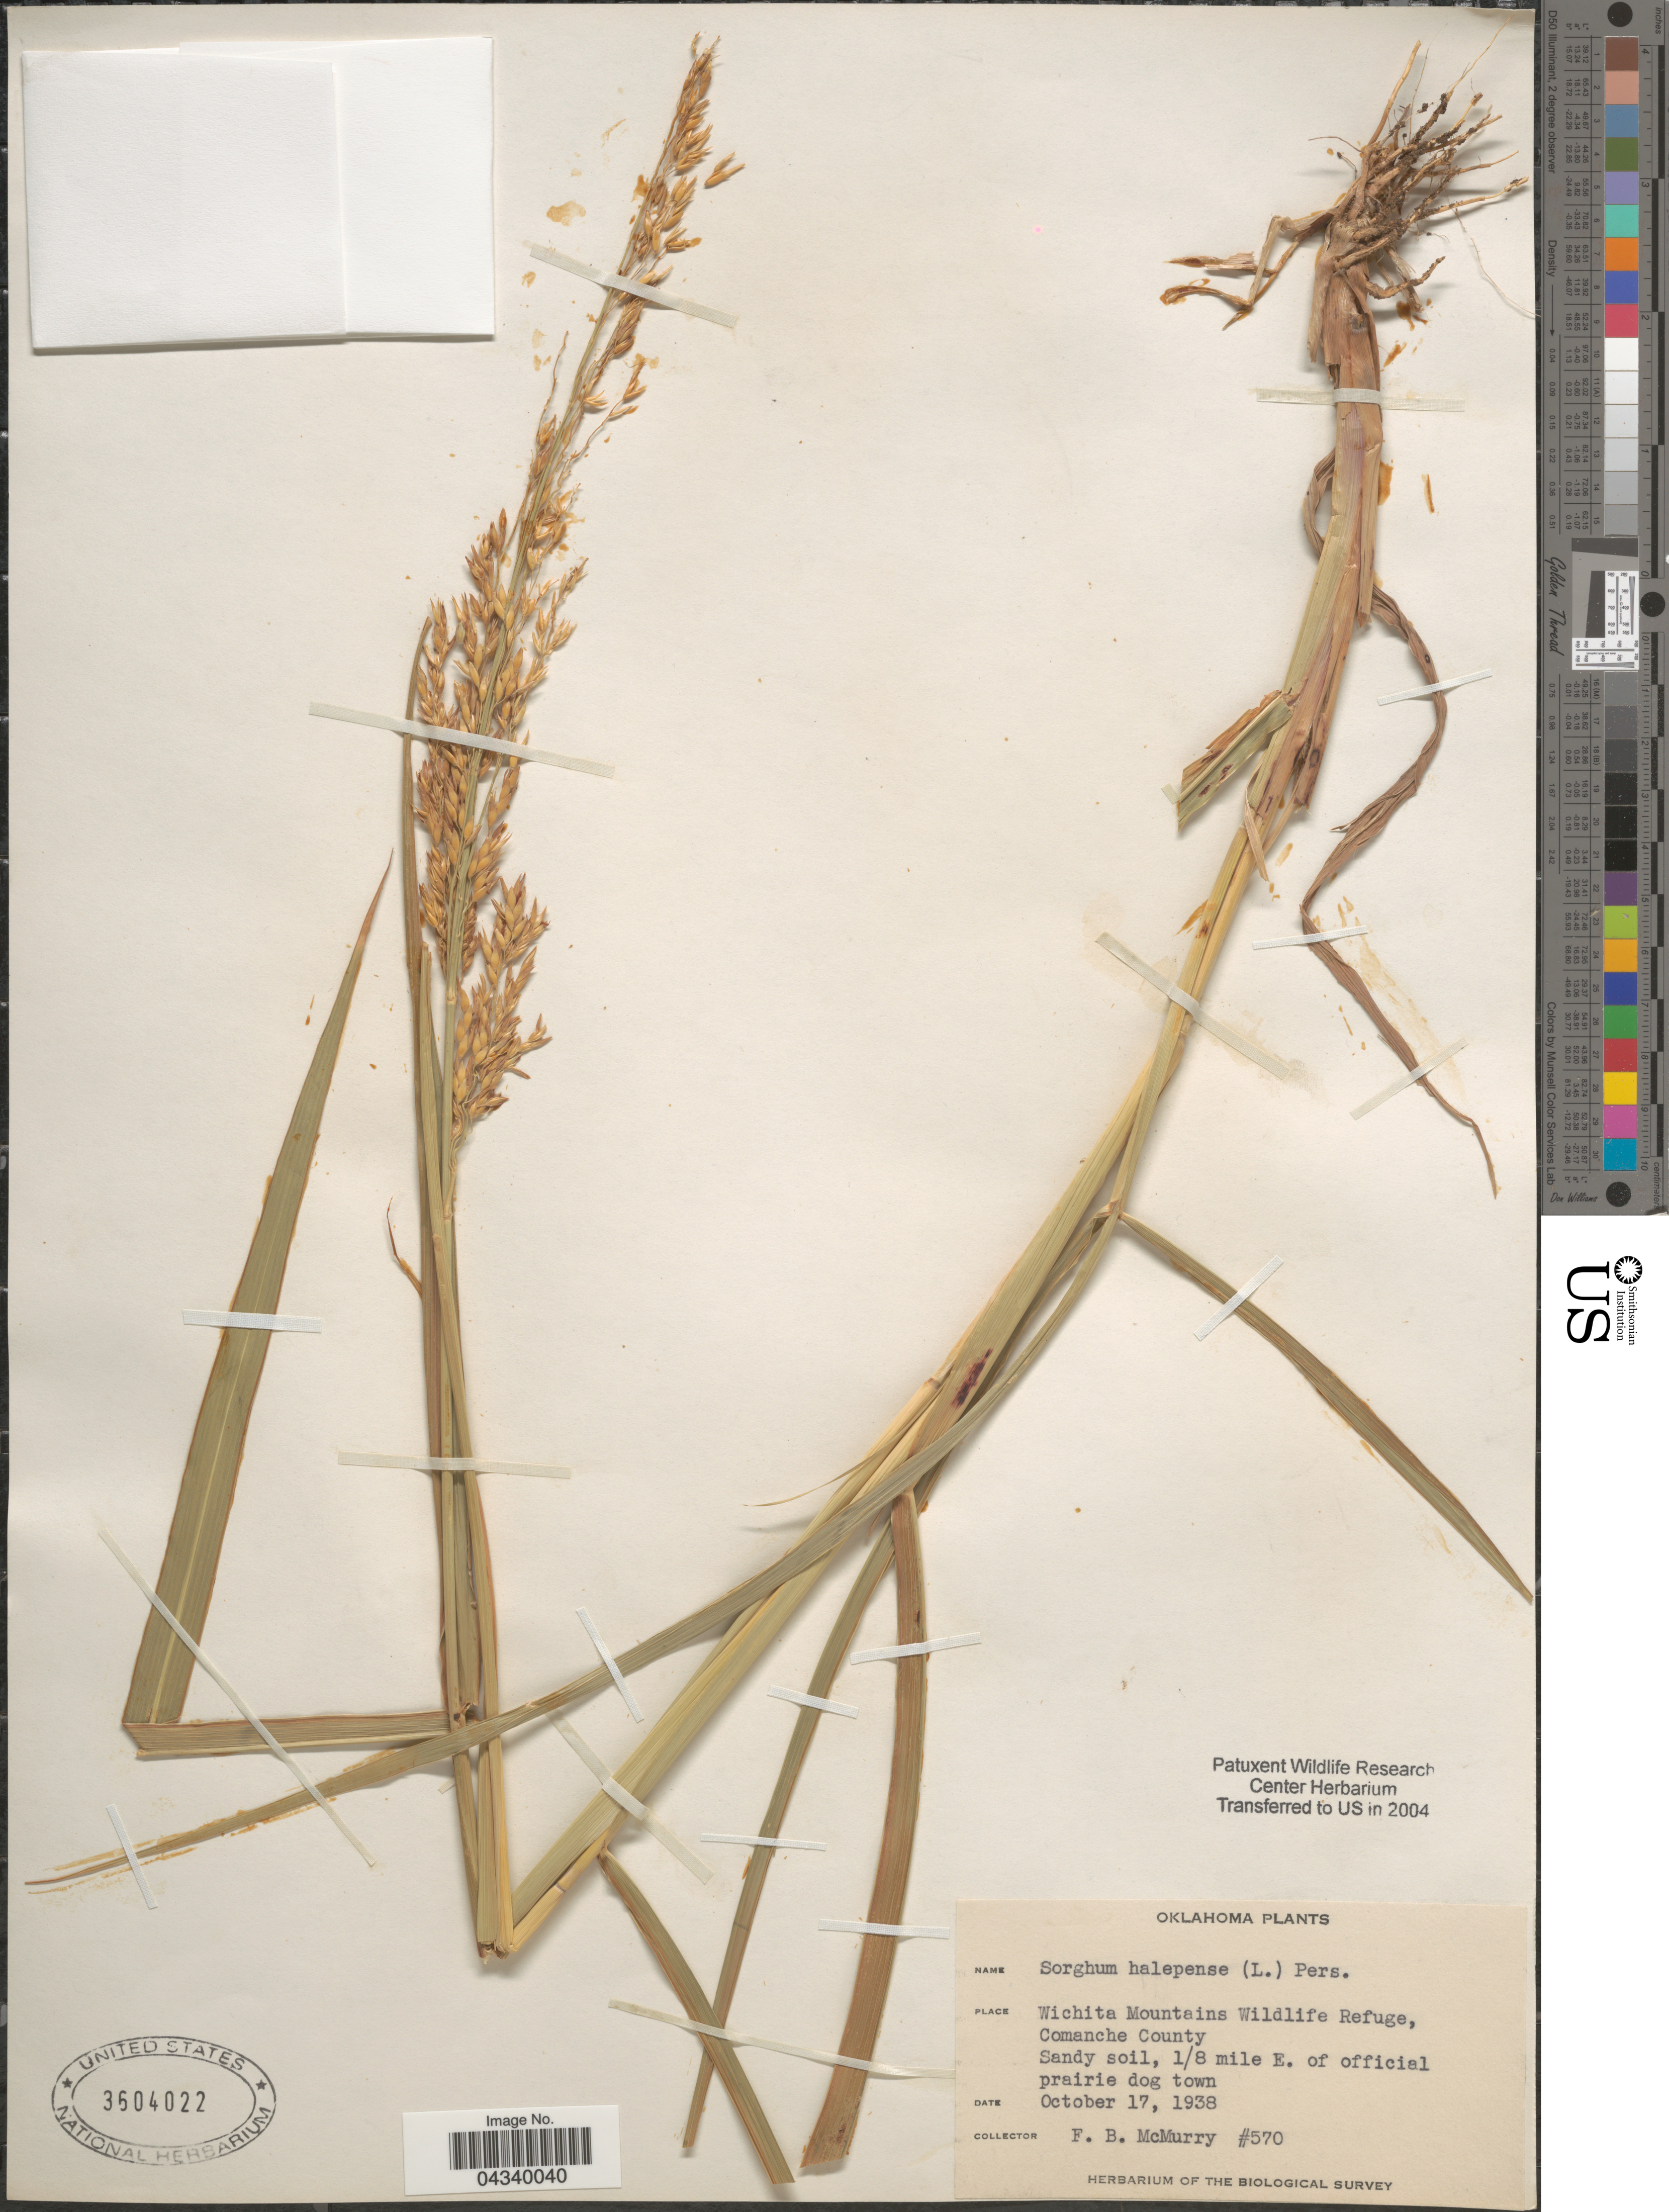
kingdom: Plantae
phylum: Tracheophyta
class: Liliopsida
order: Poales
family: Poaceae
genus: Sorghum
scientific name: Sorghum halepense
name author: (L.) Pers.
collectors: F. B. McMurry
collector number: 570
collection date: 1938-10-17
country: United States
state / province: Oklahoma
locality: Wichita Mountains Wildlife Refuge, Comanche County. 1/8 mile E. of official prairie dog town. The Biological Survey.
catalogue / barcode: US 3604022